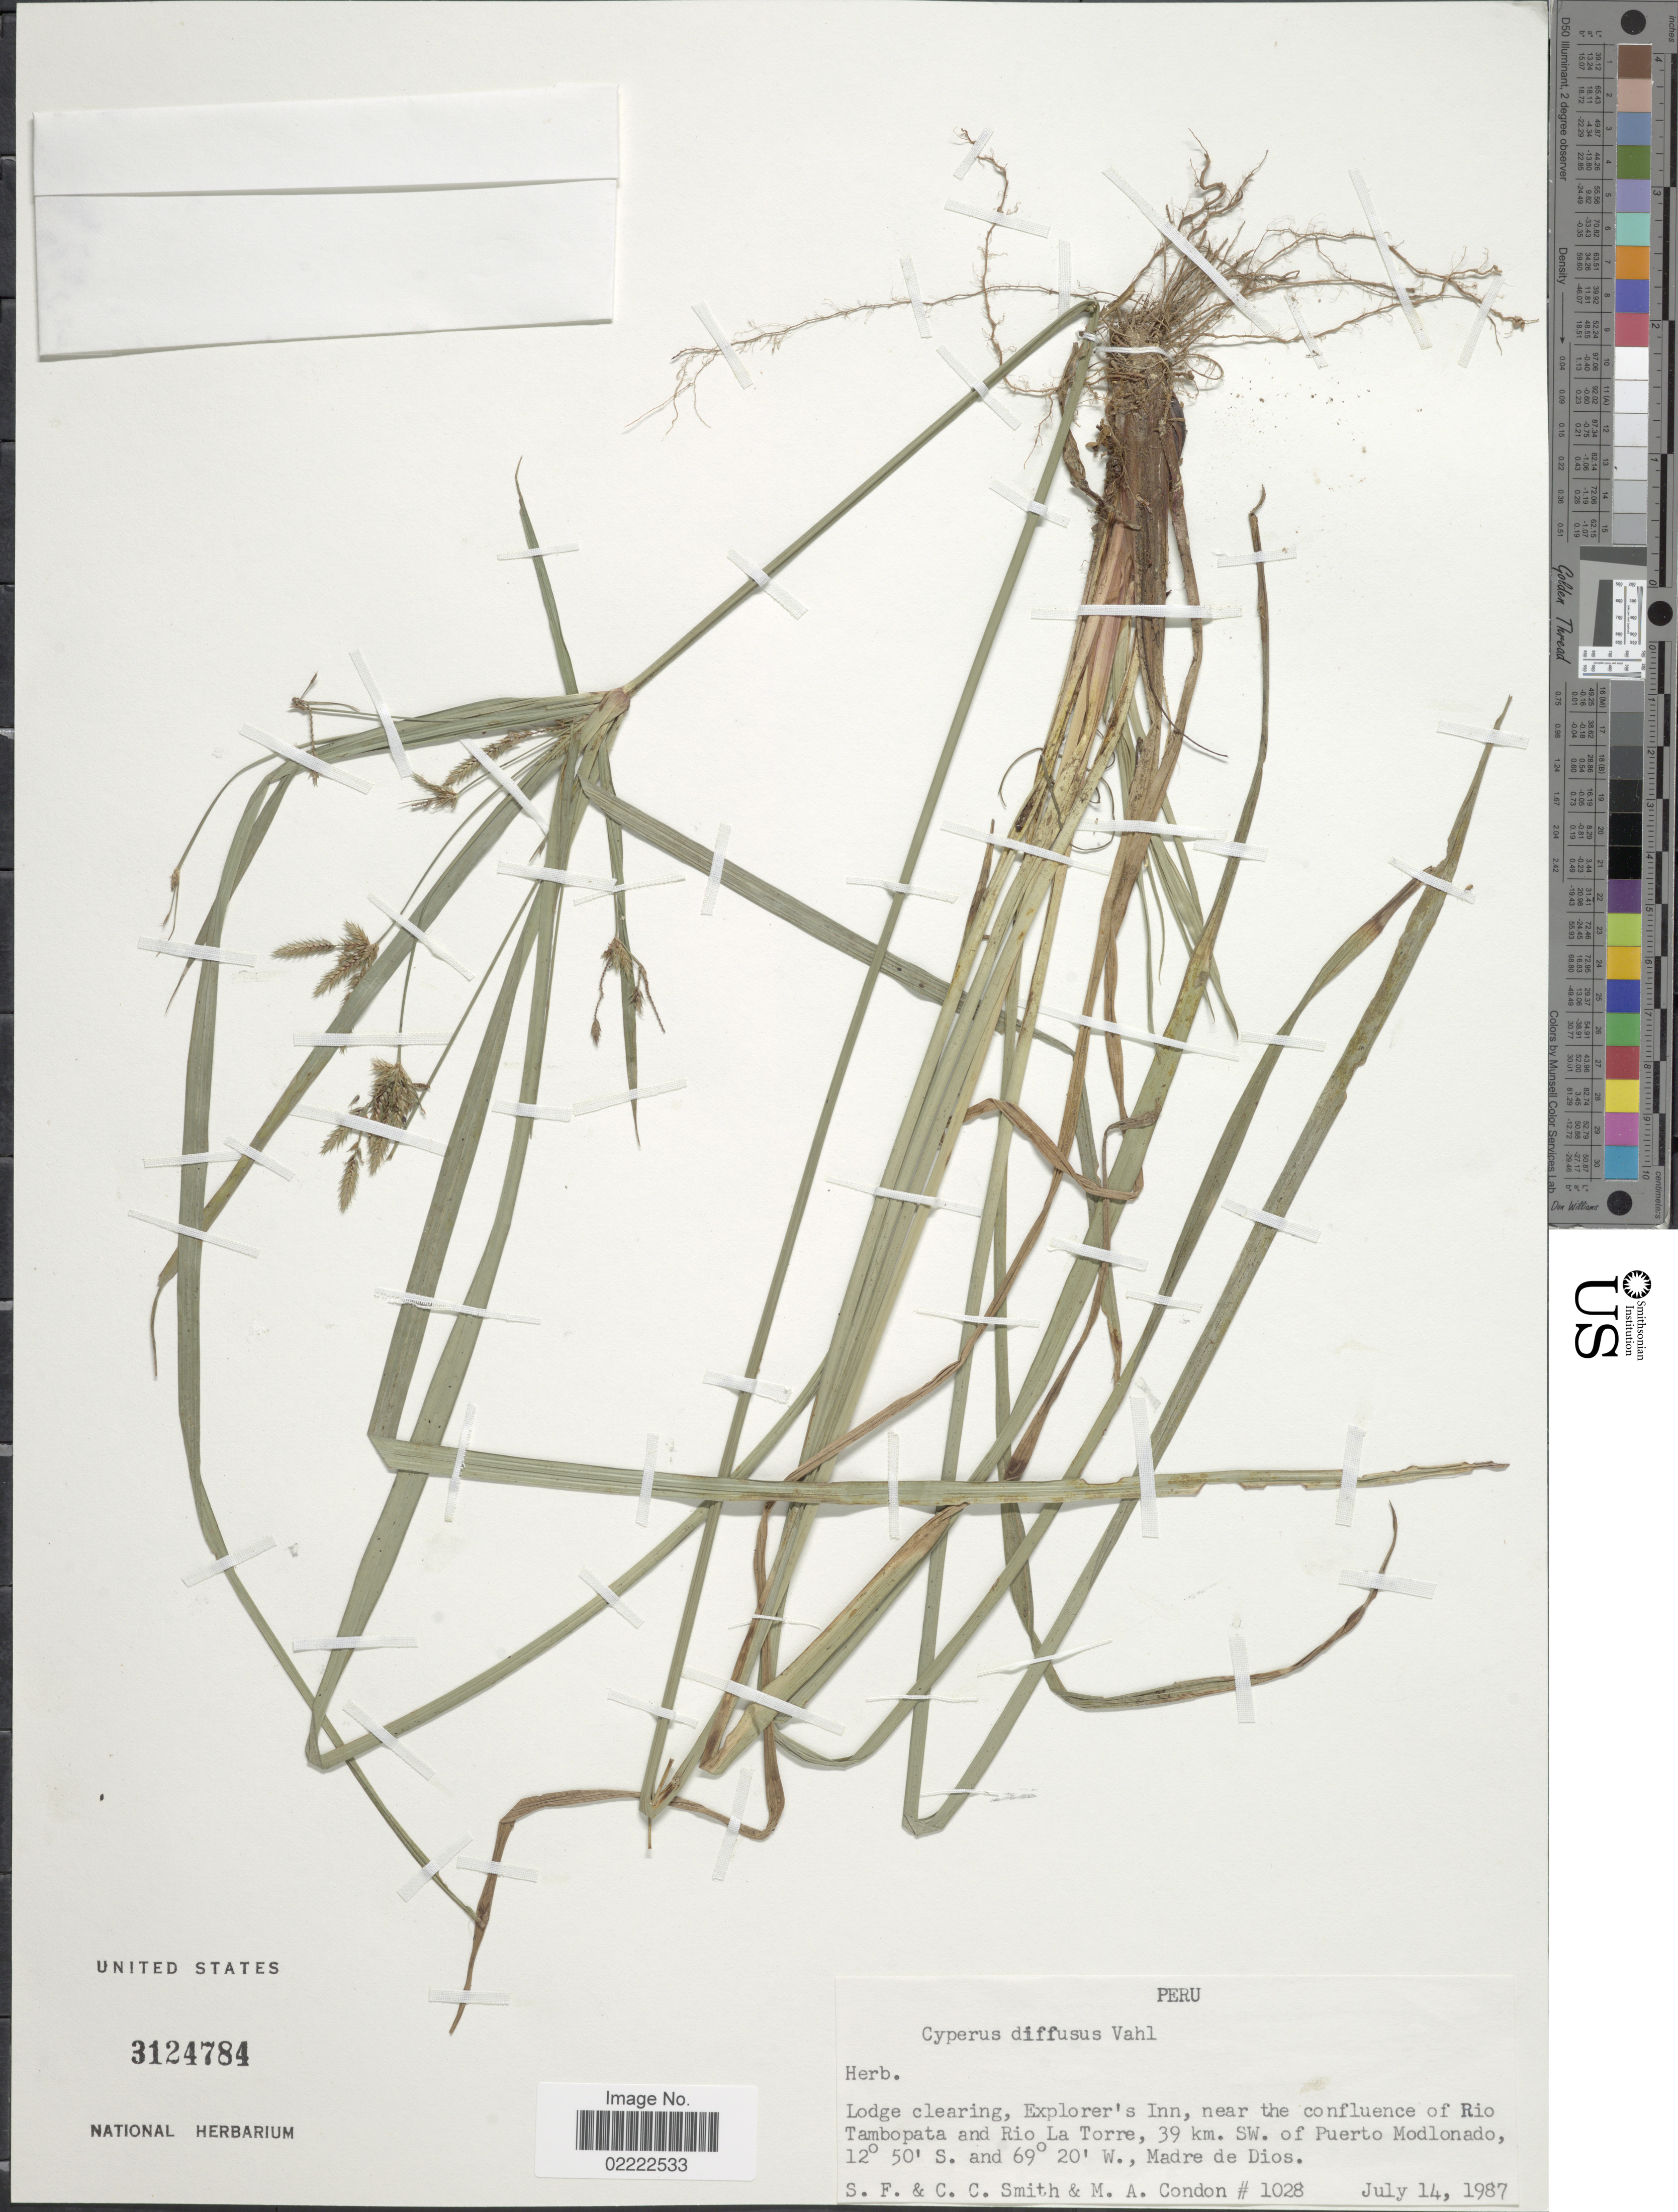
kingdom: Plantae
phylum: Tracheophyta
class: Liliopsida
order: Poales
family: Cyperaceae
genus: Cyperus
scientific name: Cyperus laxus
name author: Lam.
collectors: S.F. Smith, C. C. Smith & M. Condon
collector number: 1028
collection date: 1987-07-14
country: Peru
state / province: Madre de Dios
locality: Lodge clearing, Explorer's Inn, near the confluence of Rio Tambopata and Rio La Torre, 39 km. SW. of Puerto Modlonado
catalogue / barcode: US 3124784